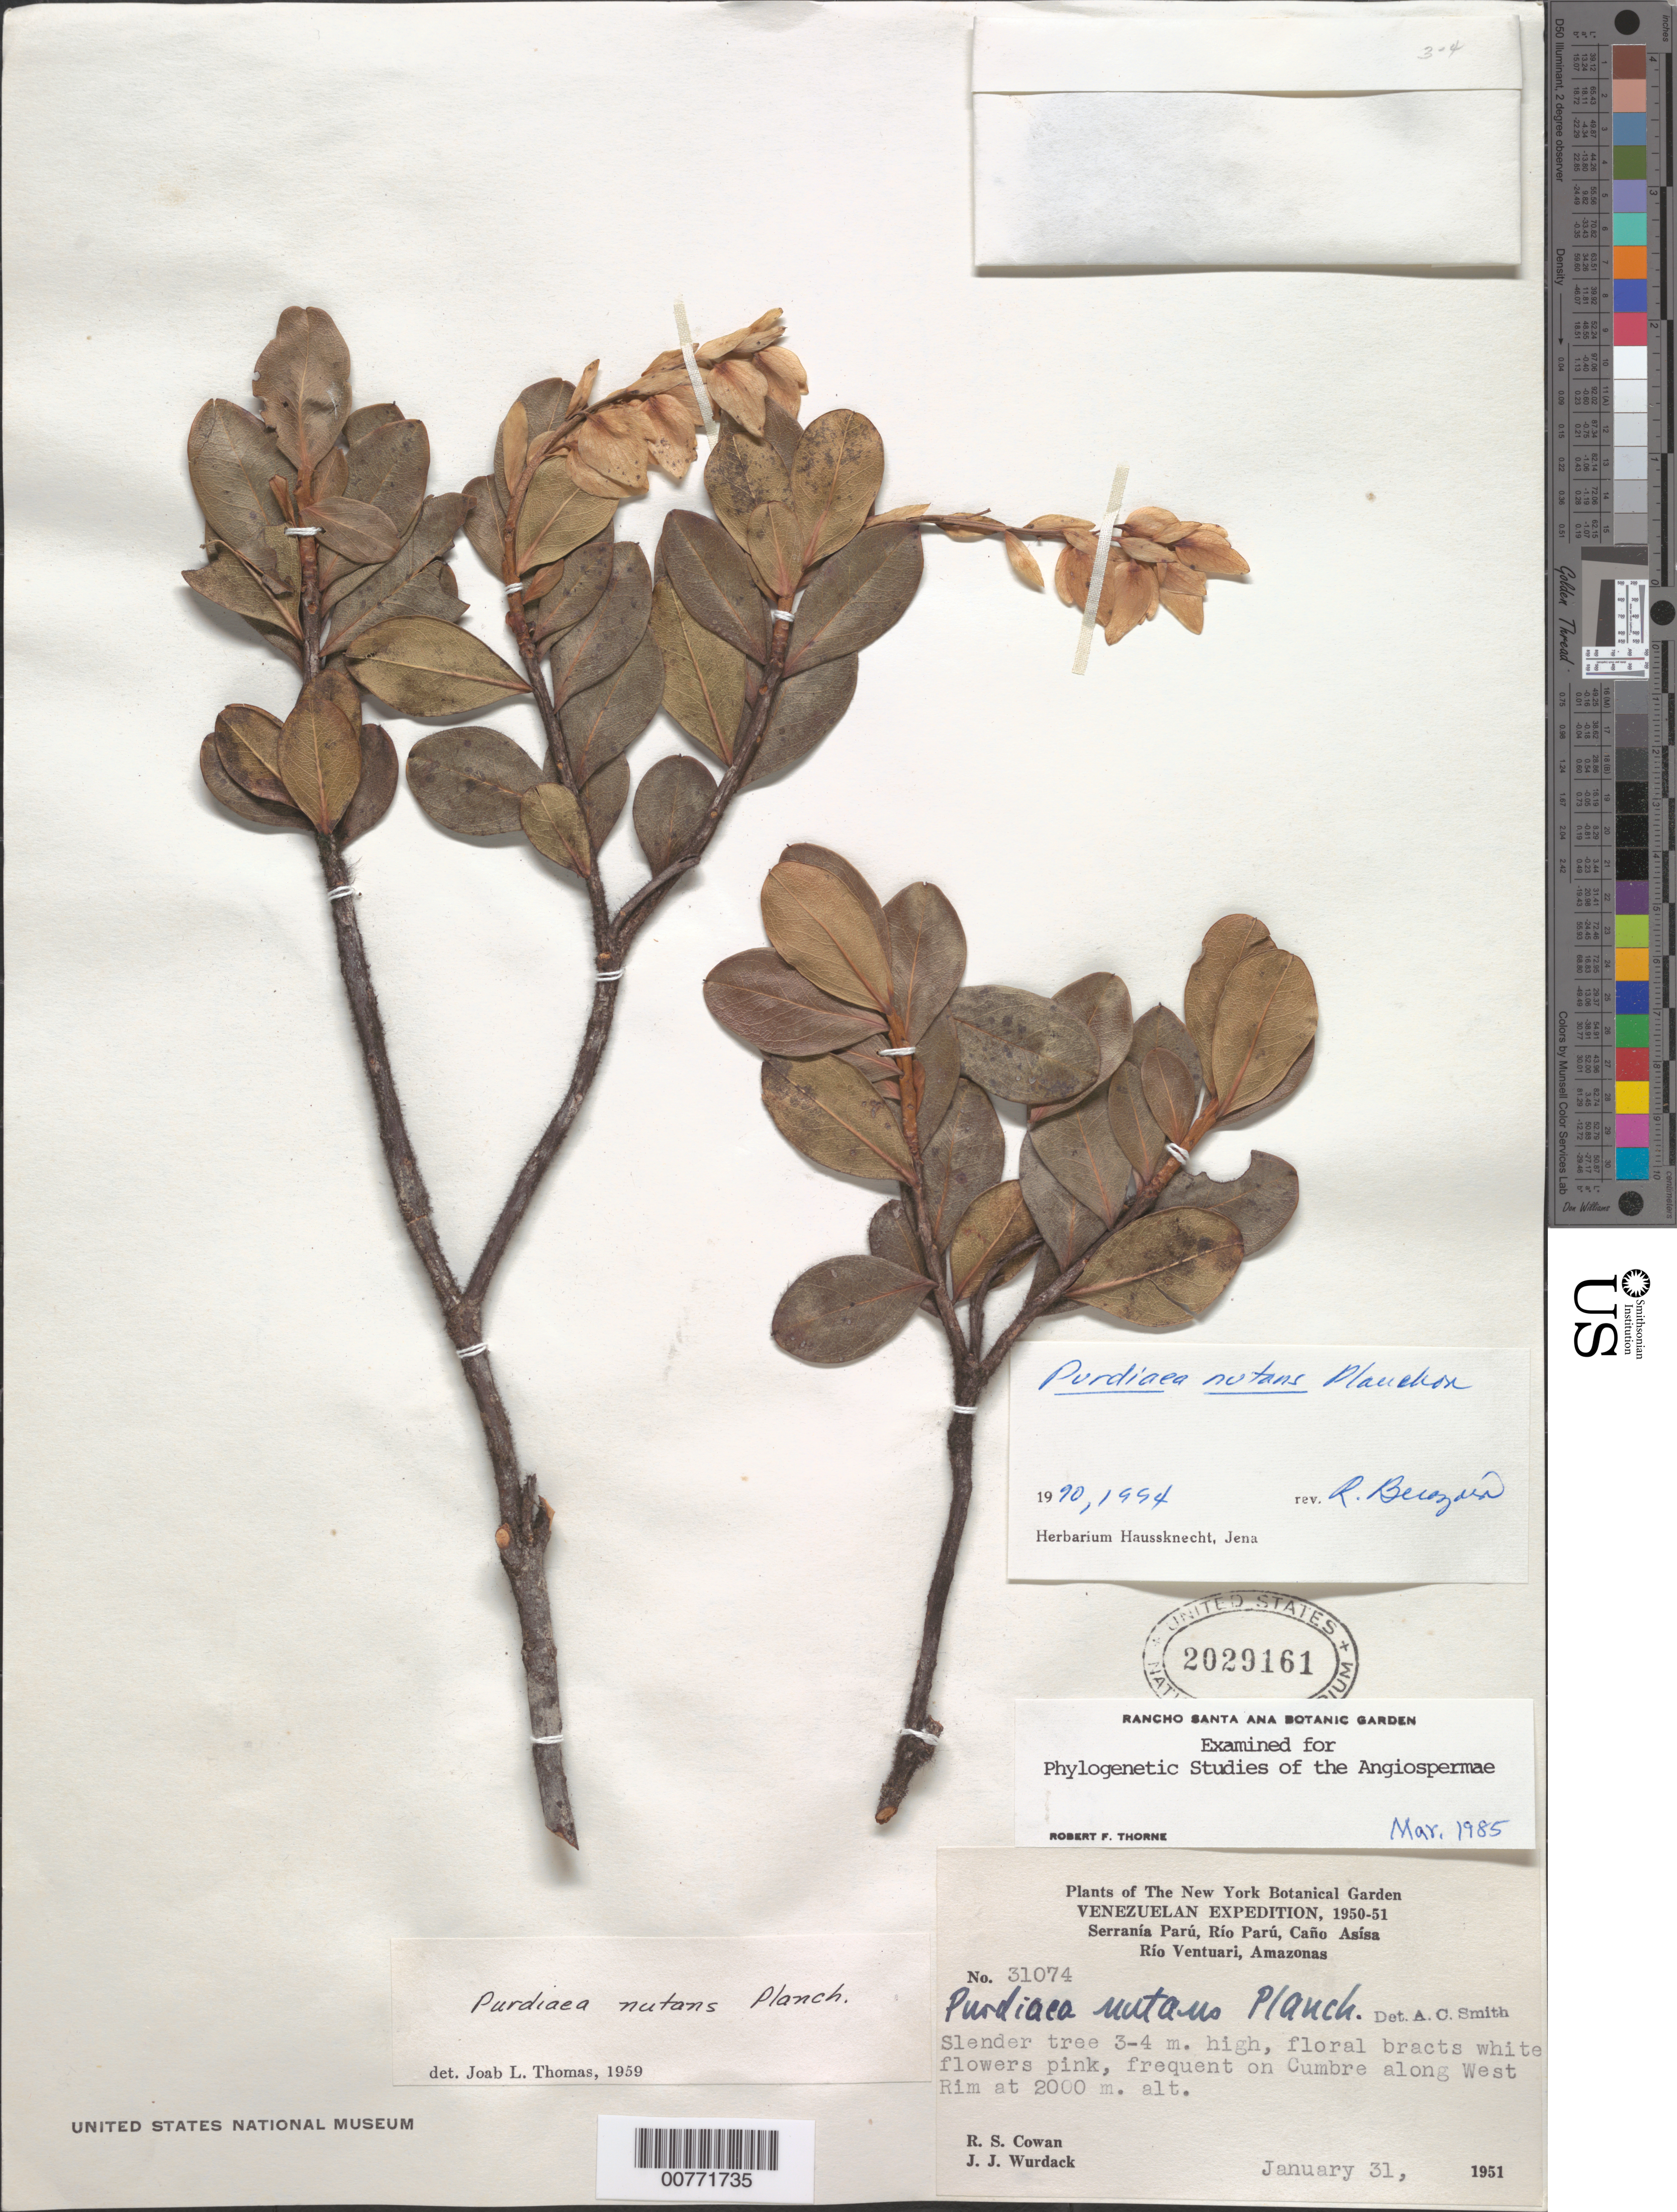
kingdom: Plantae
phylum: Tracheophyta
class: Magnoliopsida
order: Ericales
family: Clethraceae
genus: Purdiaea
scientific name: Purdiaea nutans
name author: Planch.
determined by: Berozain, R.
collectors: R. S. Cowan & J. J. Wurdack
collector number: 31074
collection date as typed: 31-Jan-51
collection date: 1951-01-31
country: Venezuela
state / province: Amazonas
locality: Serranía Parú, along West Rim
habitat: Cumbre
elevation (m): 2000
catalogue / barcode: US 2029161